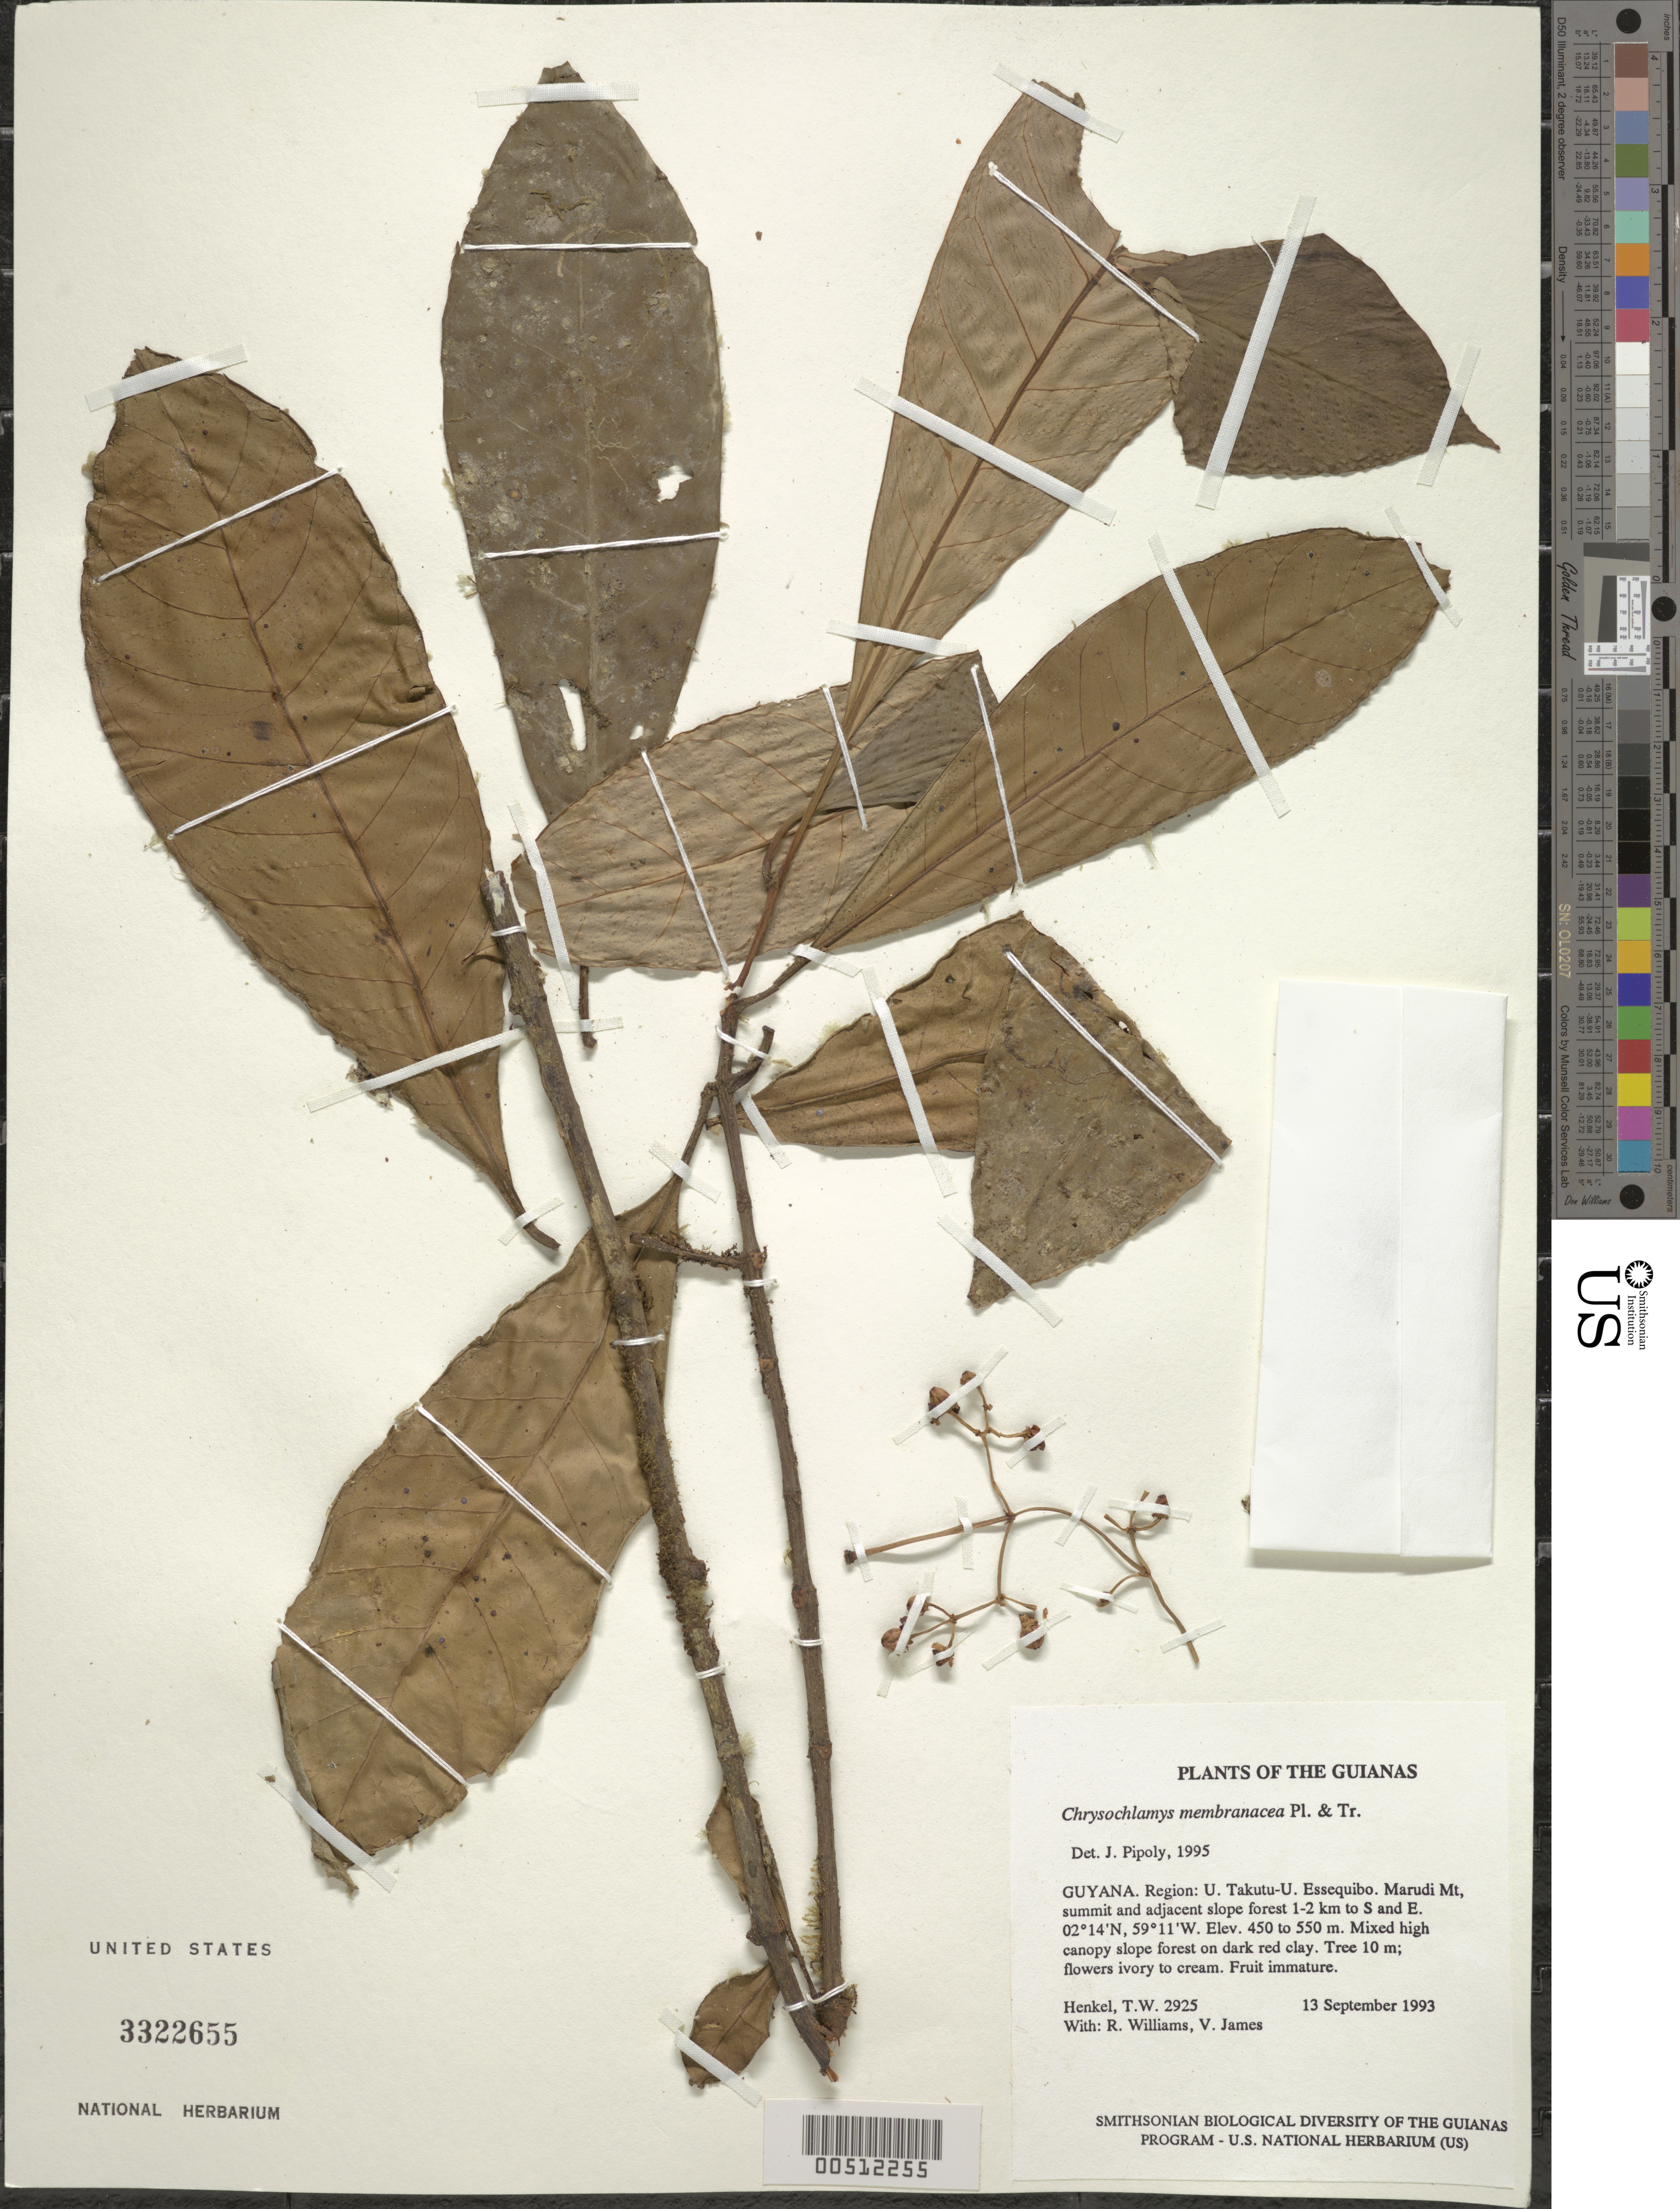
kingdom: Plantae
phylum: Tracheophyta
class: Magnoliopsida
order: Malpighiales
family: Clusiaceae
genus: Chrysochlamys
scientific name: Chrysochlamys membranacea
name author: Planch. & Triana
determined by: Pipoly, J. J., III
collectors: T. Henkel, R. Williams & V. James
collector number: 2925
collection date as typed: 13 September 1993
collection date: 1993-09-13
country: Guyana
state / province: U. Takutu-U. Essequibo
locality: Marudi Mt, summit and adjacent slope forest 1-2 km to S and E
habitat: Mixed high canopy slope forest on dark red clay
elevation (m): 450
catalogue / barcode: US 3322655